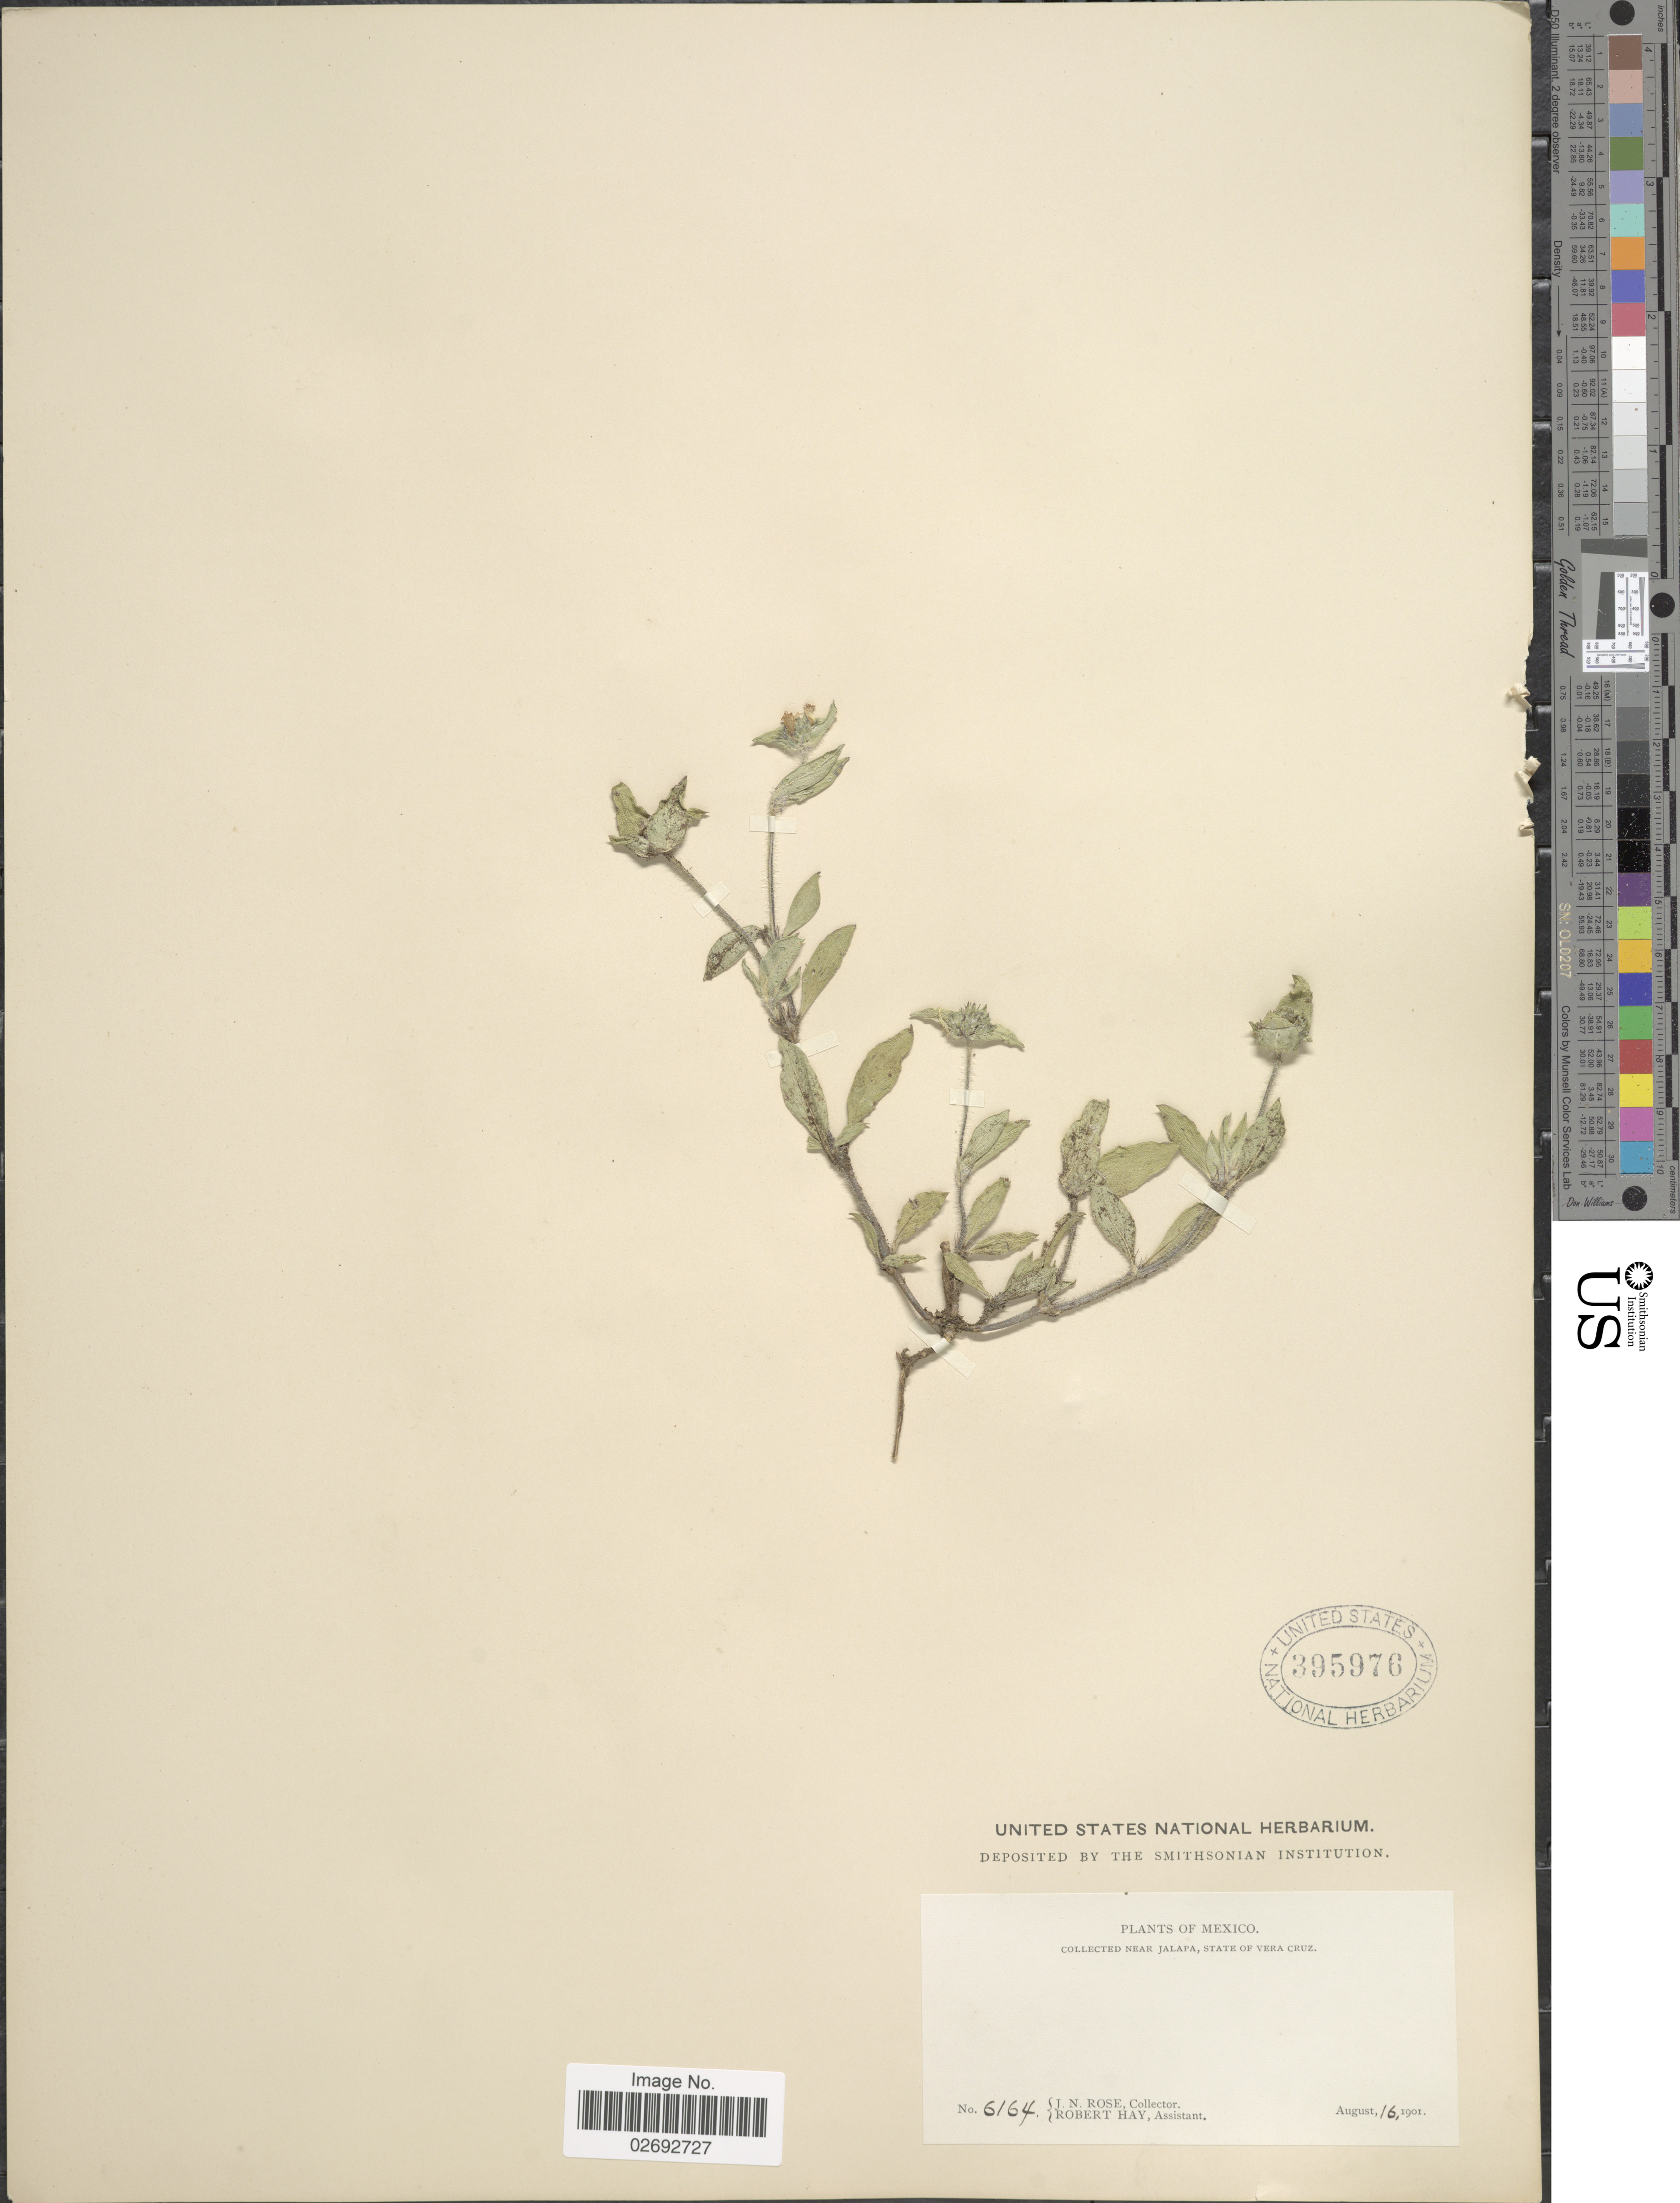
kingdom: Plantae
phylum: Tracheophyta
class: Magnoliopsida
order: Gentianales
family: Rubiaceae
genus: Richardia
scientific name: Richardia scabra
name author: L.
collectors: J. N. Rose & R. H. Hay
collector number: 6164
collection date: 1901-08-16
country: Mexico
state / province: Veracruz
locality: Near Jalapa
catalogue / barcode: US 395976